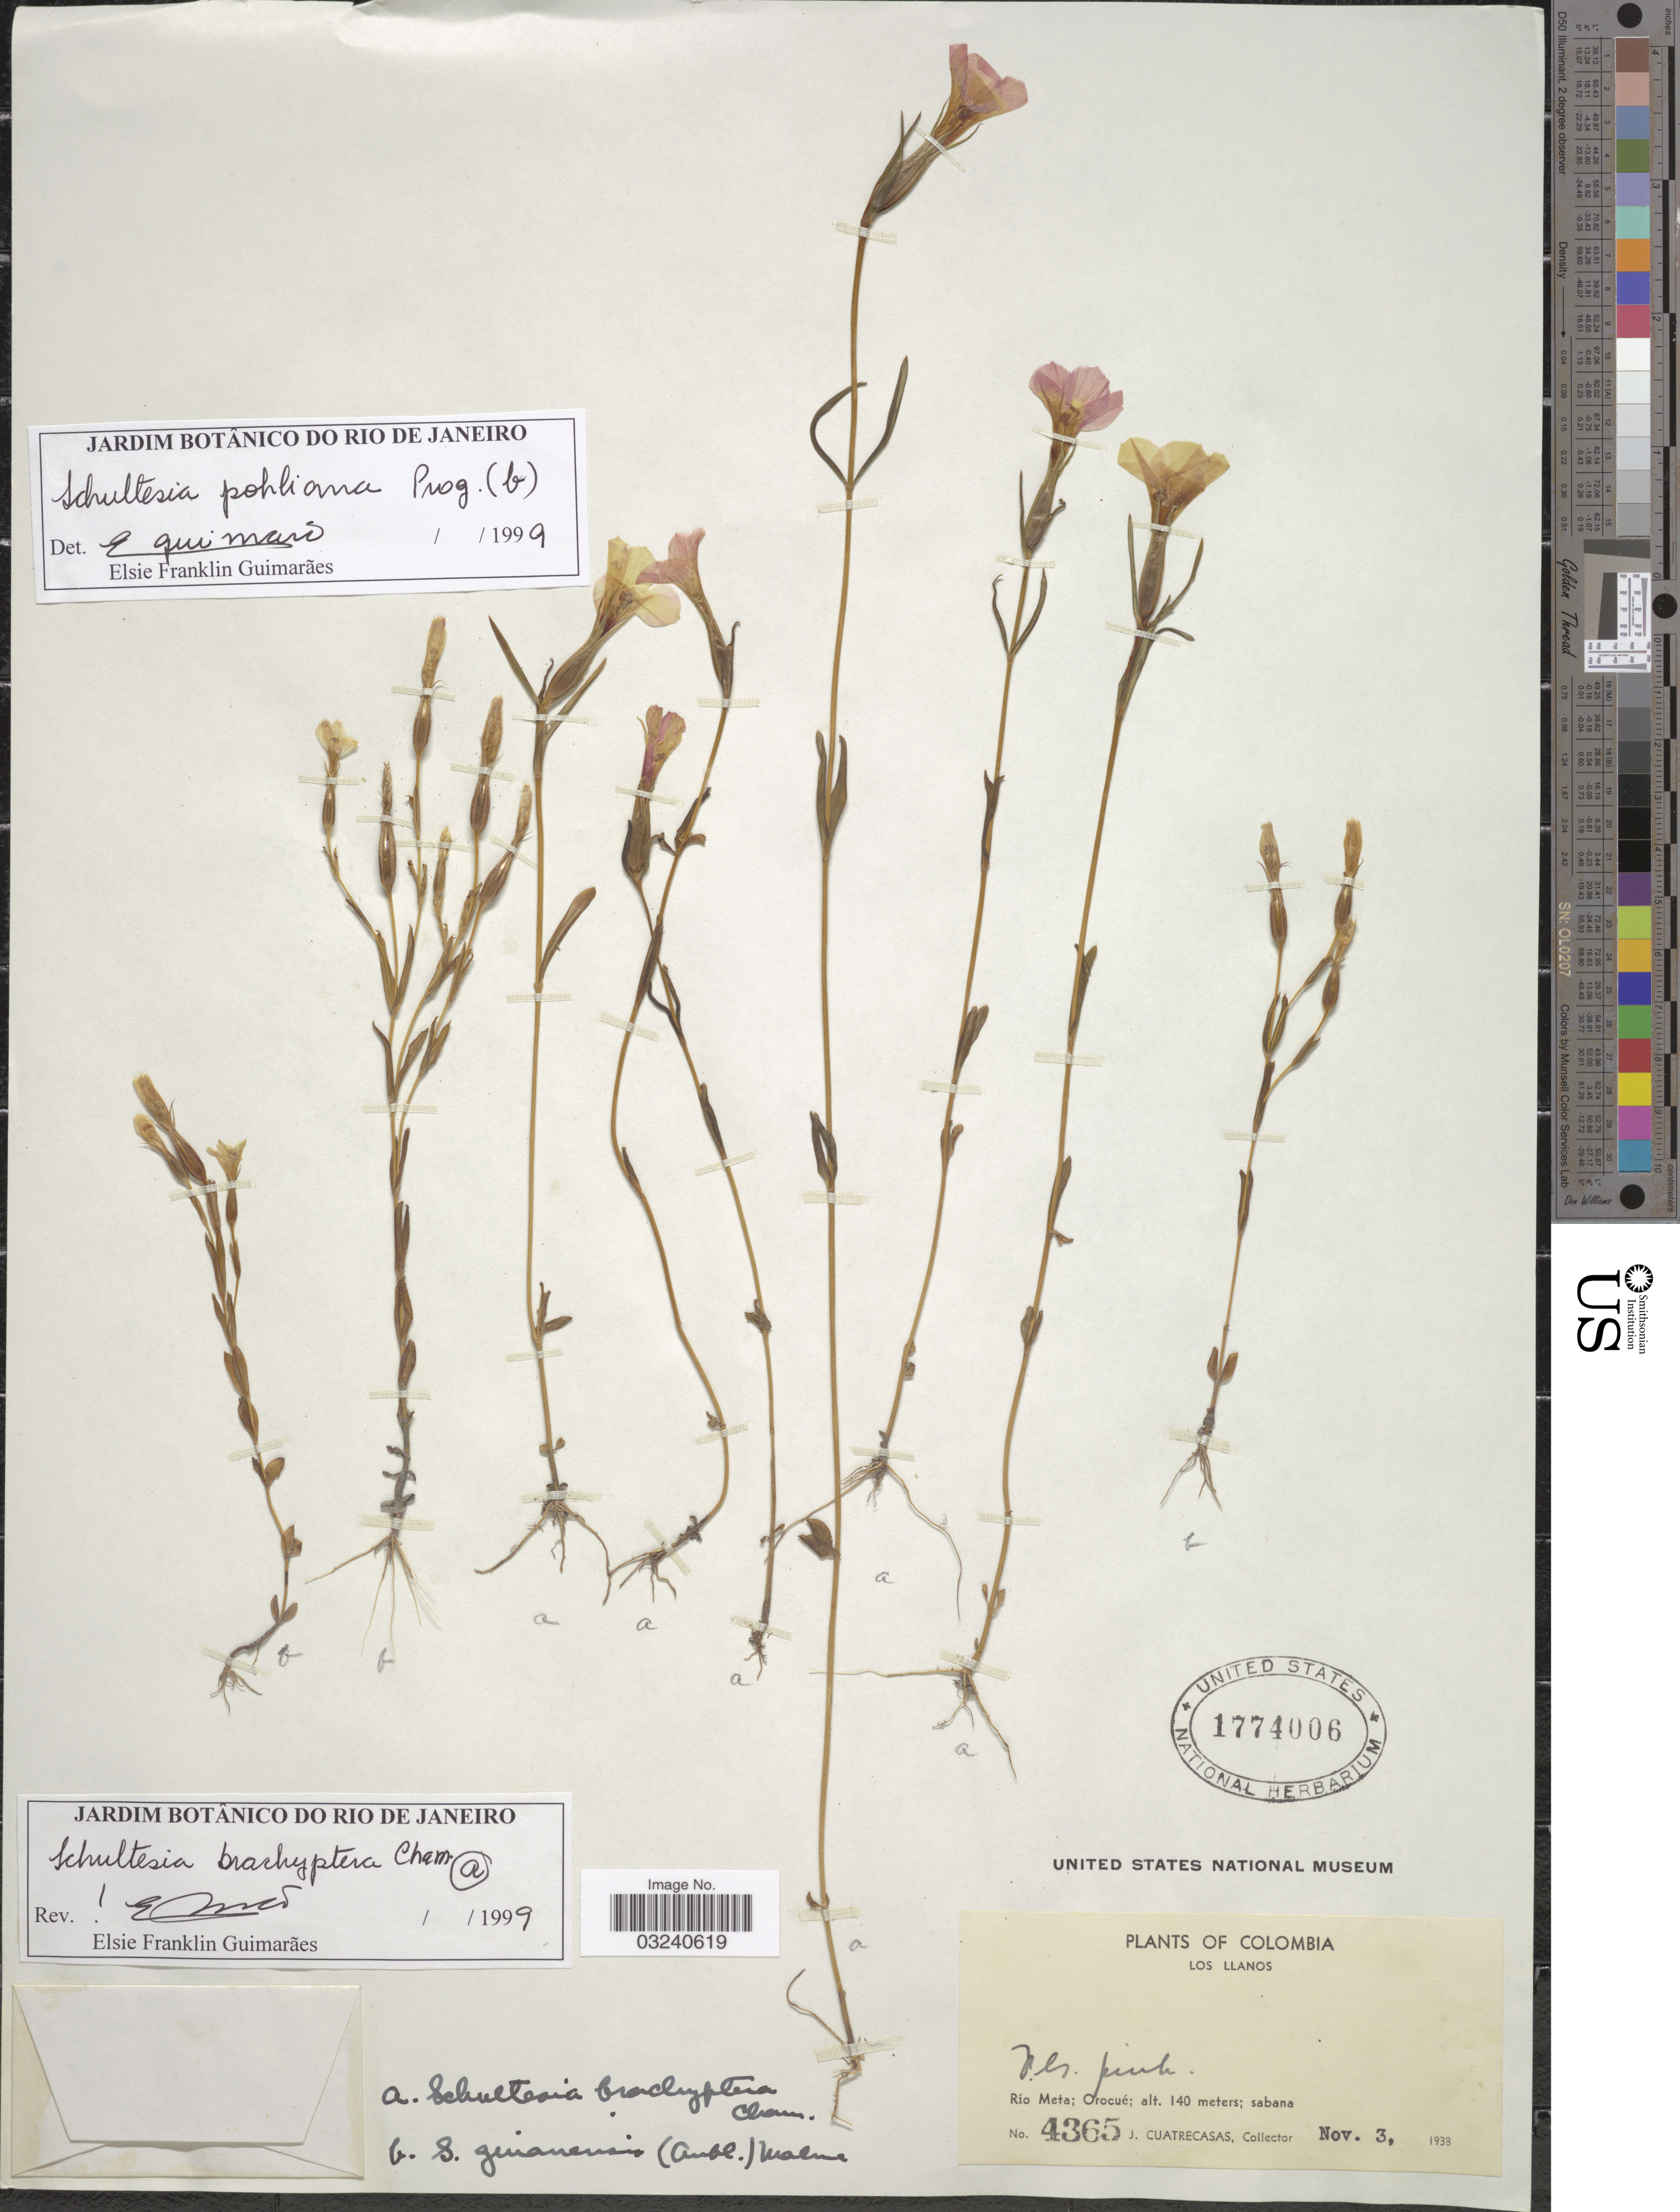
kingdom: Plantae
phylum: Tracheophyta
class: Magnoliopsida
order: Gentianales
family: Gentianaceae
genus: Schultesia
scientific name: Schultesia brachyptera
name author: Cham.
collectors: J. Cuatrecasas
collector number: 4365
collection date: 1938-11-03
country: Colombia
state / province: Meta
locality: Los Llanos. Río Meta; Orocué.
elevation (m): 140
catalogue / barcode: US 1774006